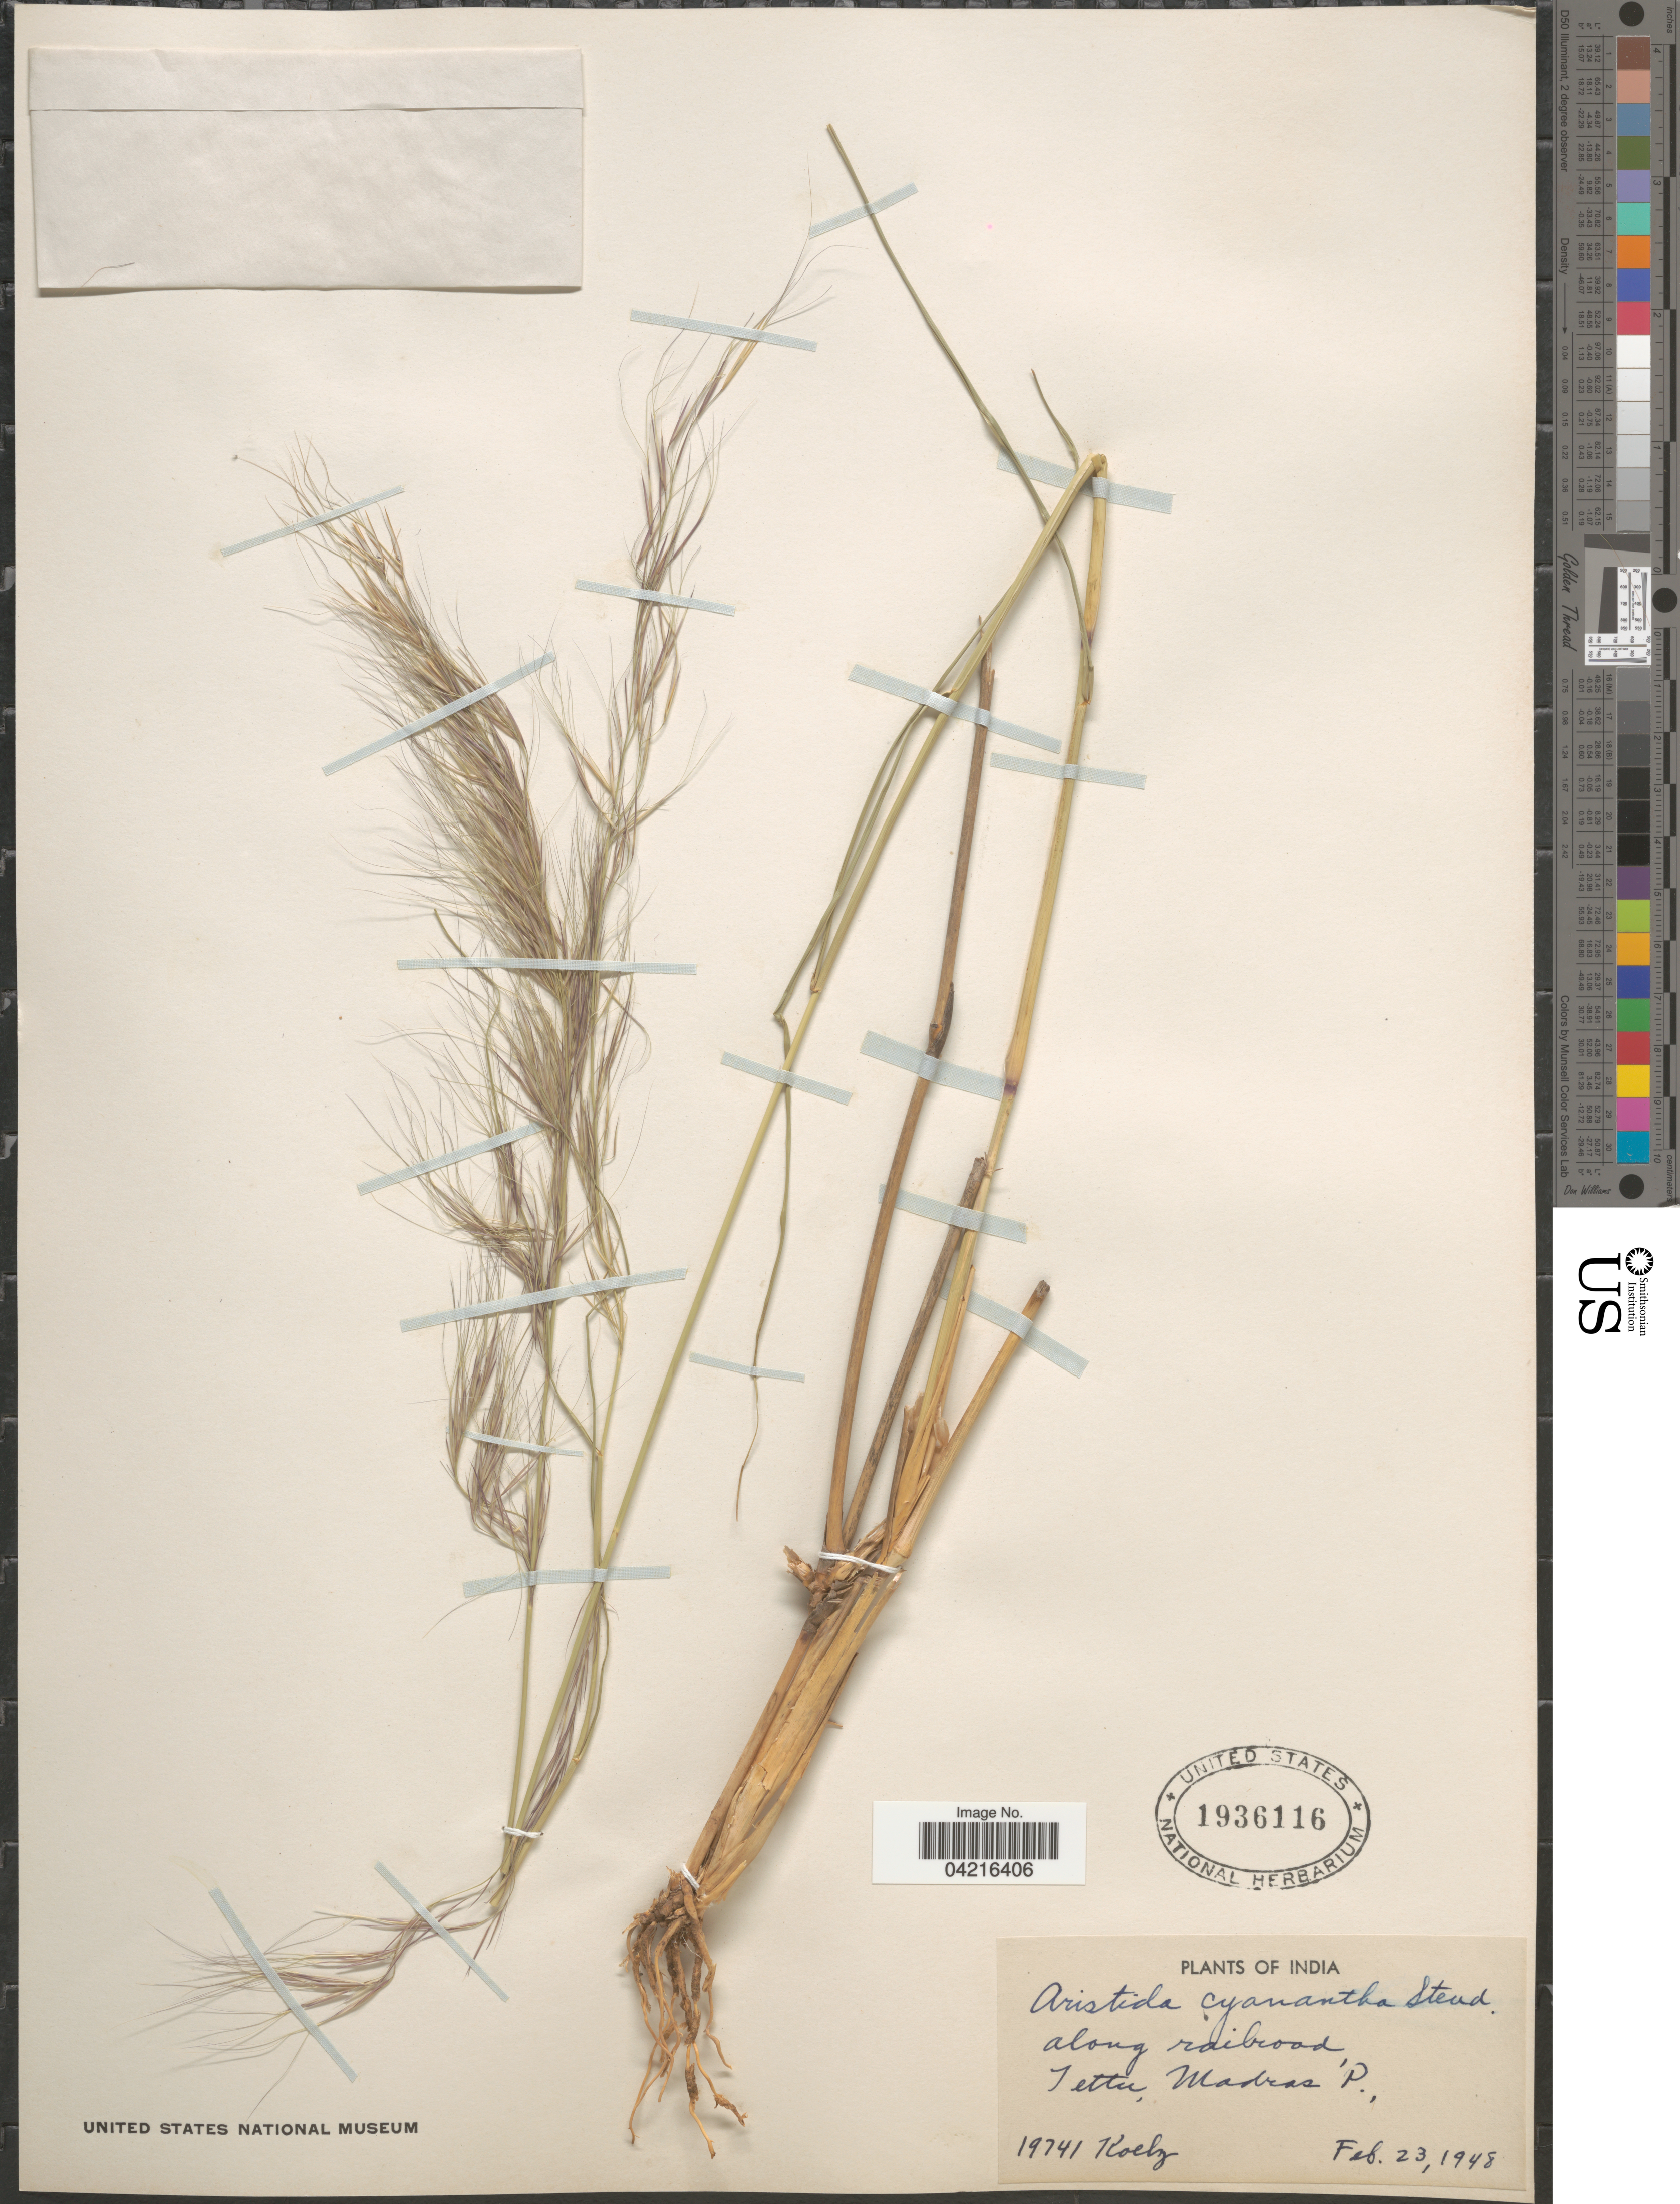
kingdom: Plantae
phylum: Tracheophyta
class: Liliopsida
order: Poales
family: Poaceae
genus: Aristida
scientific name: Aristida cyanantha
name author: Nees ex Steud.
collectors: Koelz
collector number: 19741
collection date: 1948-02-23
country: India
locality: Along railroad. Tettu, Madras P.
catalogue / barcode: US 1936116